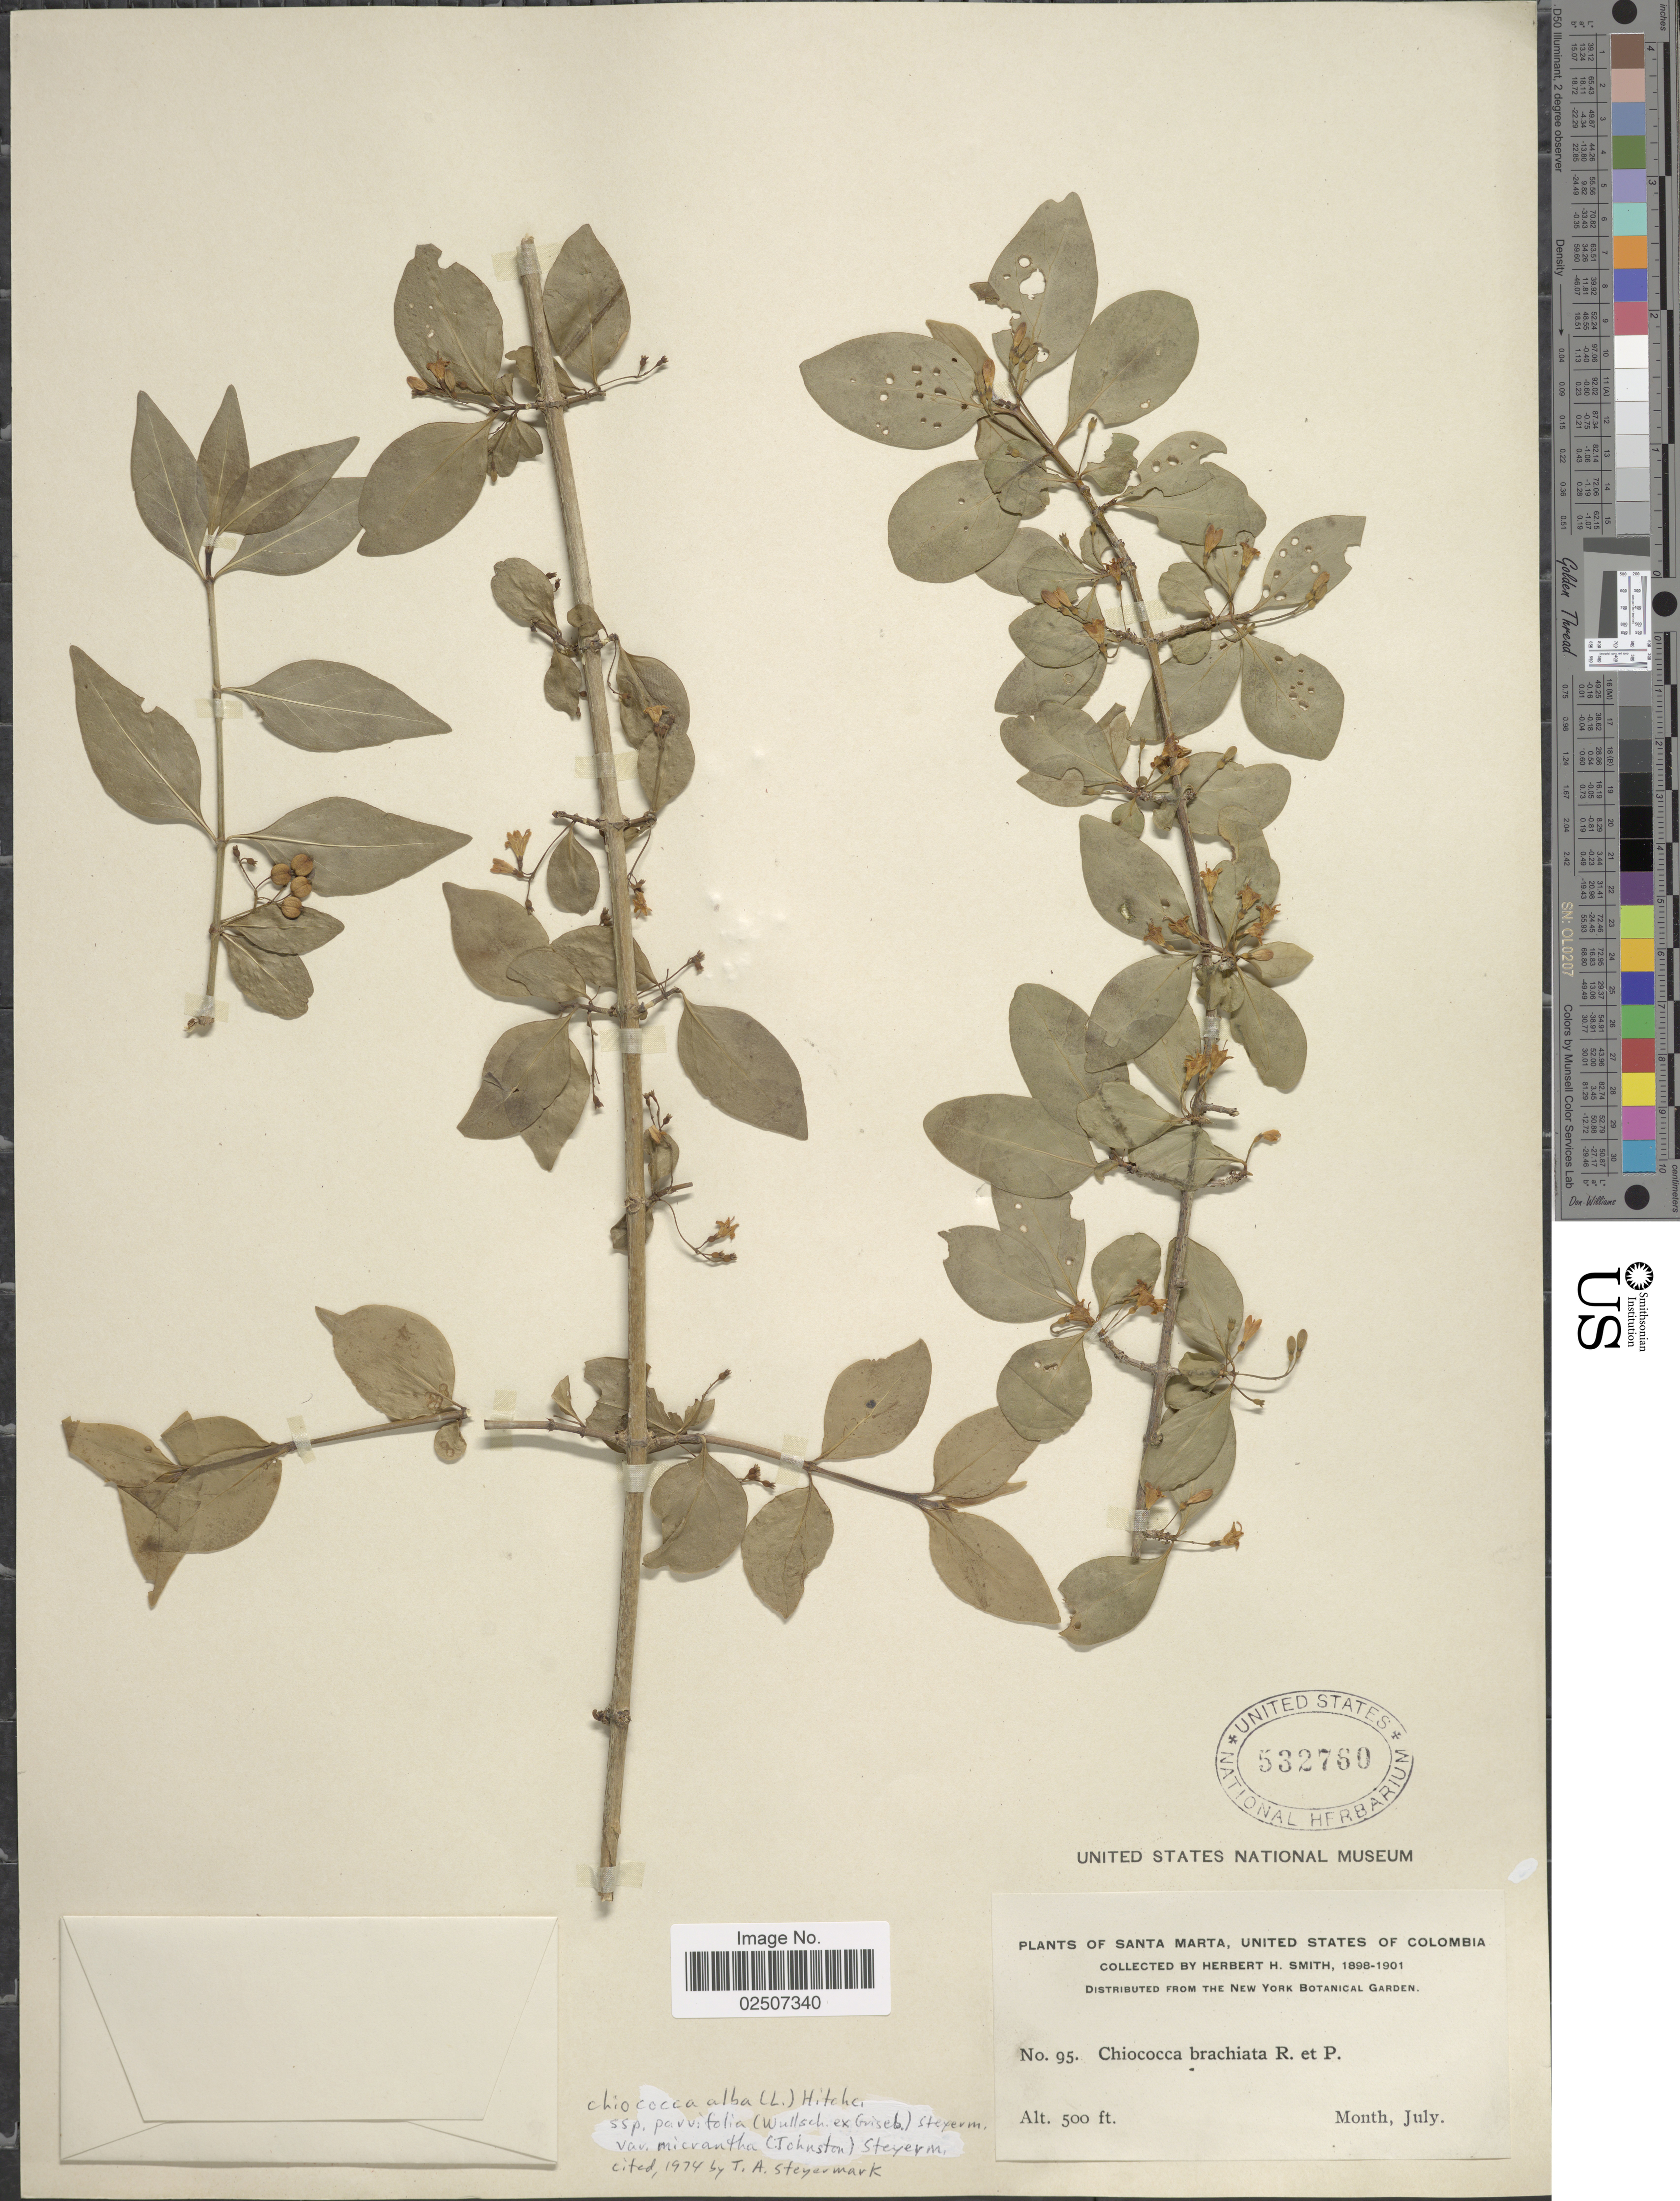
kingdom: Plantae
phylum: Tracheophyta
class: Magnoliopsida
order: Gentianales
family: Rubiaceae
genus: Chiococca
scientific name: Chiococca alba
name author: (L.) Hitchc.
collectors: Herbert H. Smith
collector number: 95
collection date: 1898-07/1901-07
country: Colombia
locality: Santa Marta, United States of Colombia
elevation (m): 152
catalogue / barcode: US 532760